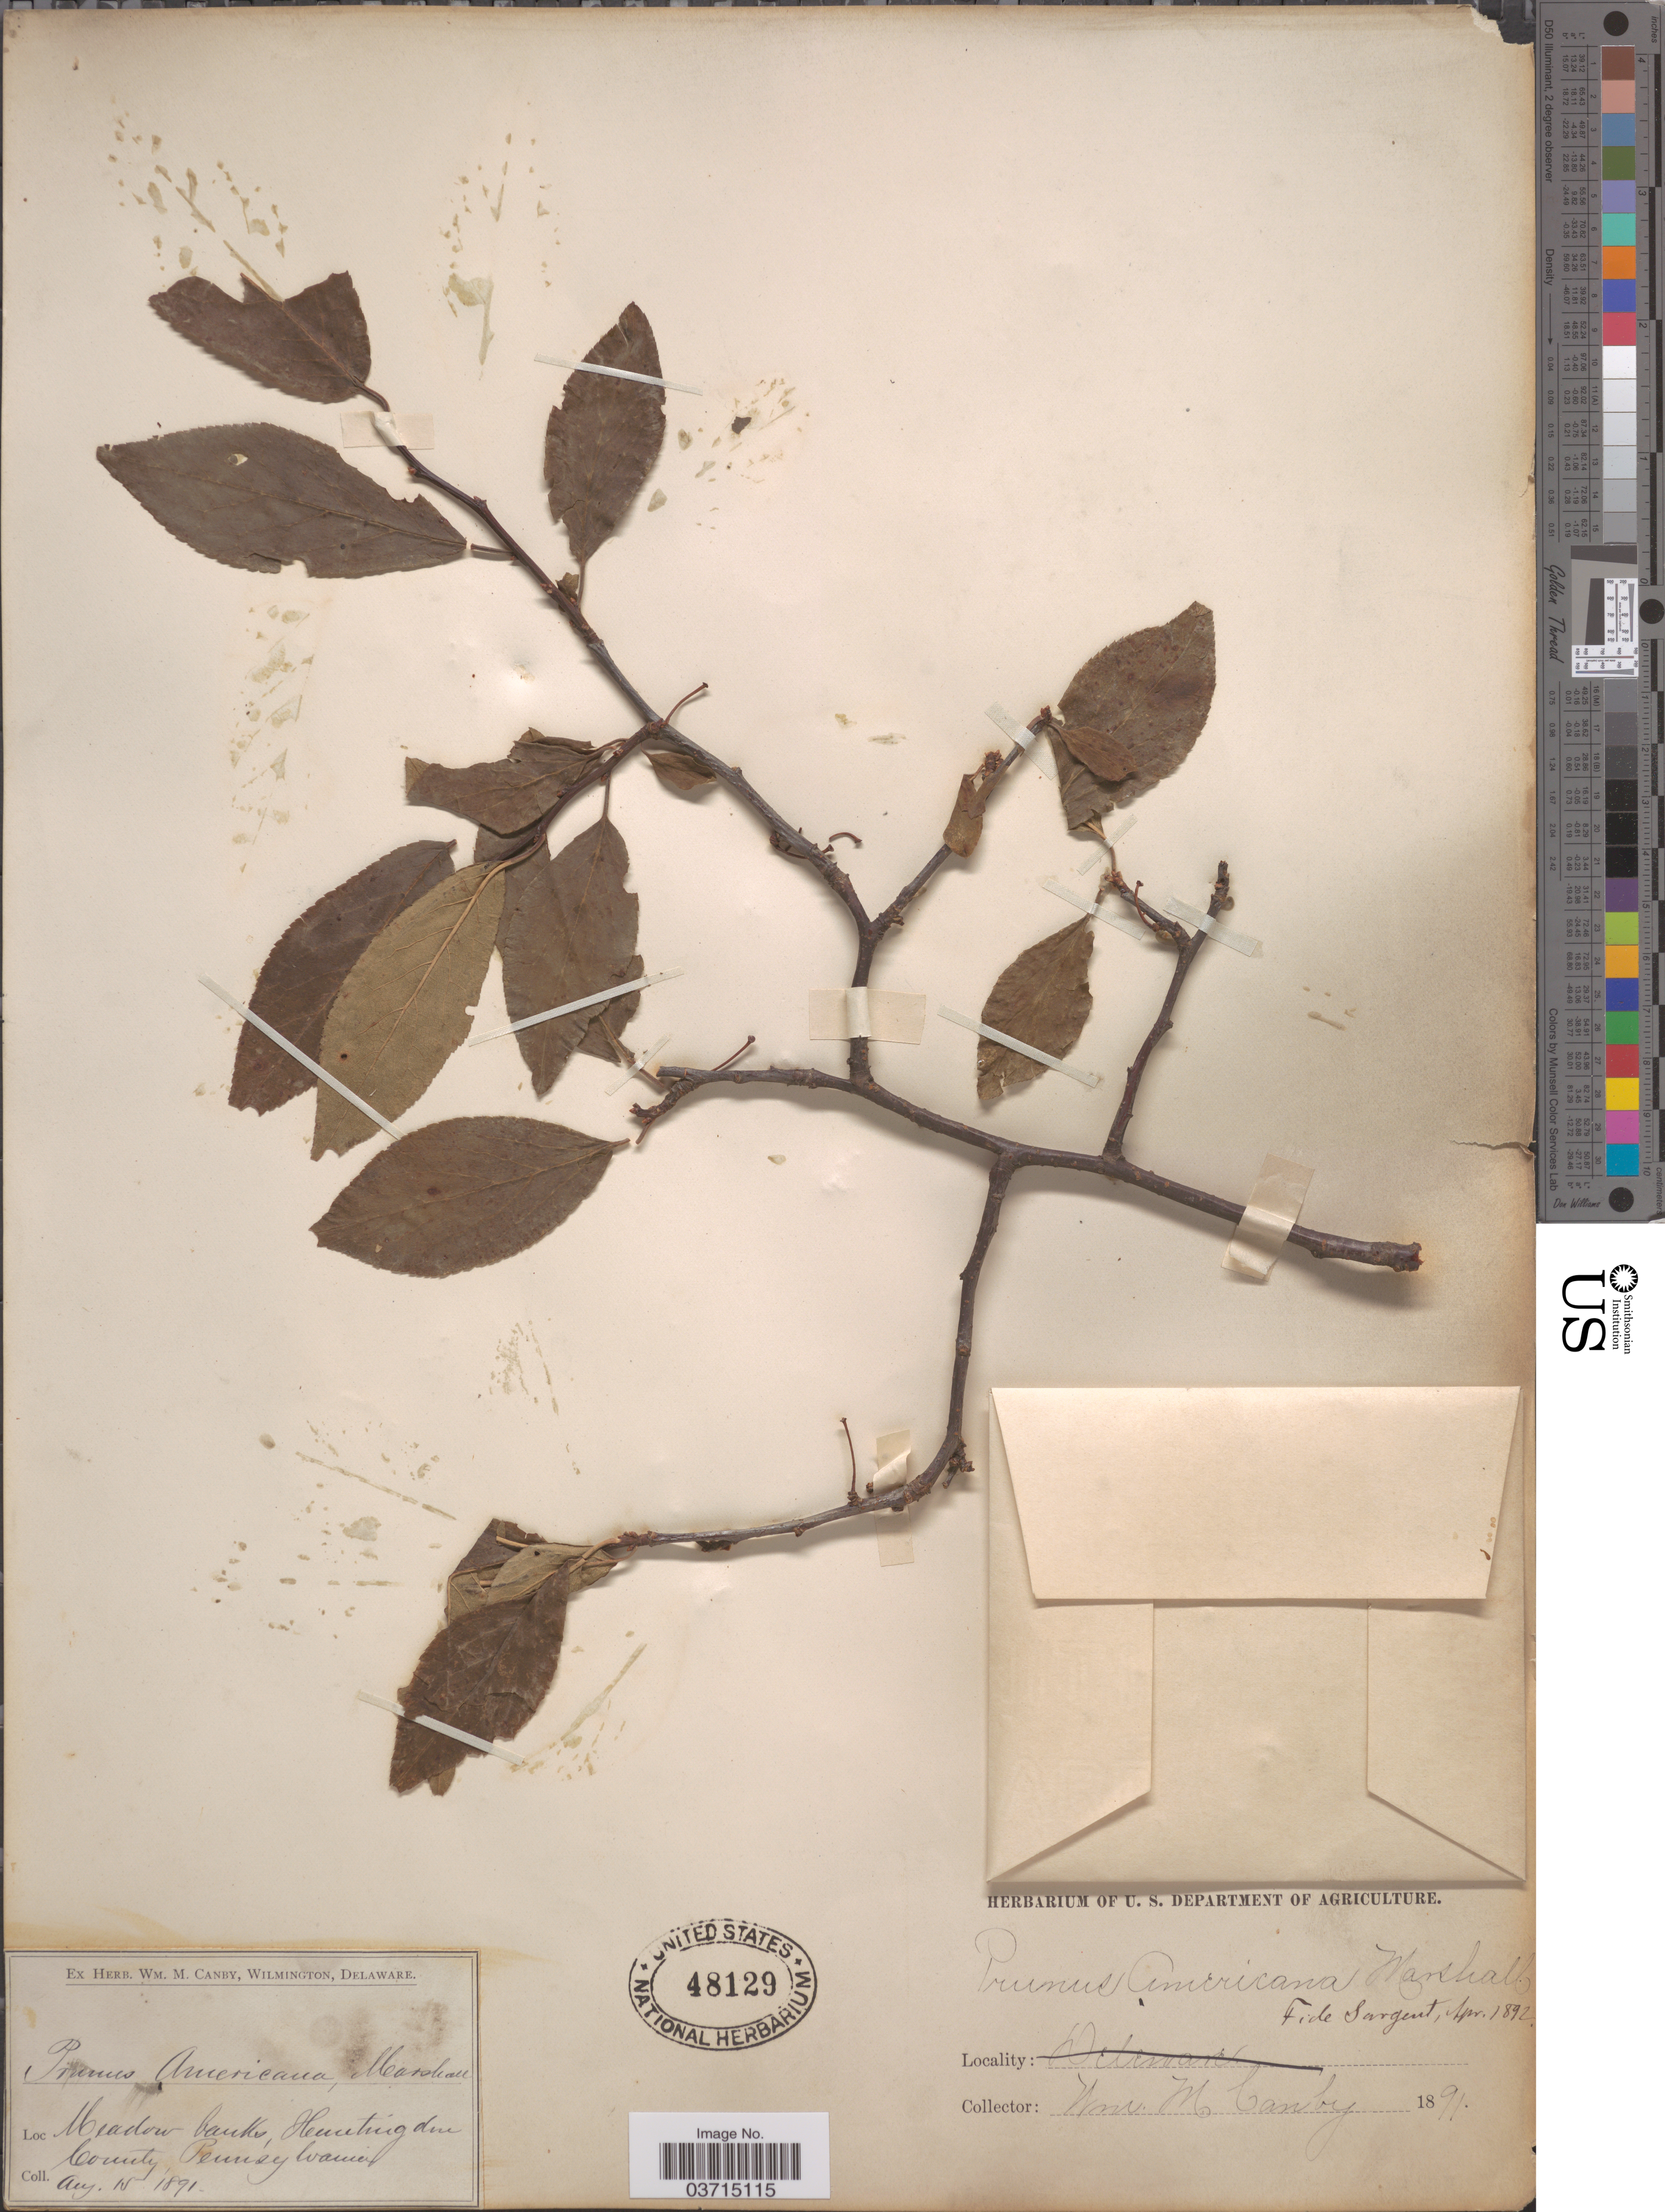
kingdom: Plantae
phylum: Tracheophyta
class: Magnoliopsida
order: Rosales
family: Rosaceae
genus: Prunus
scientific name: Prunus americana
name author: Marshall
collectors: W. M. Canby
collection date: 1891-08-15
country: United States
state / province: Pennsylvania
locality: Meadow banks, Huntingdon County.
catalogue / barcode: US 48129